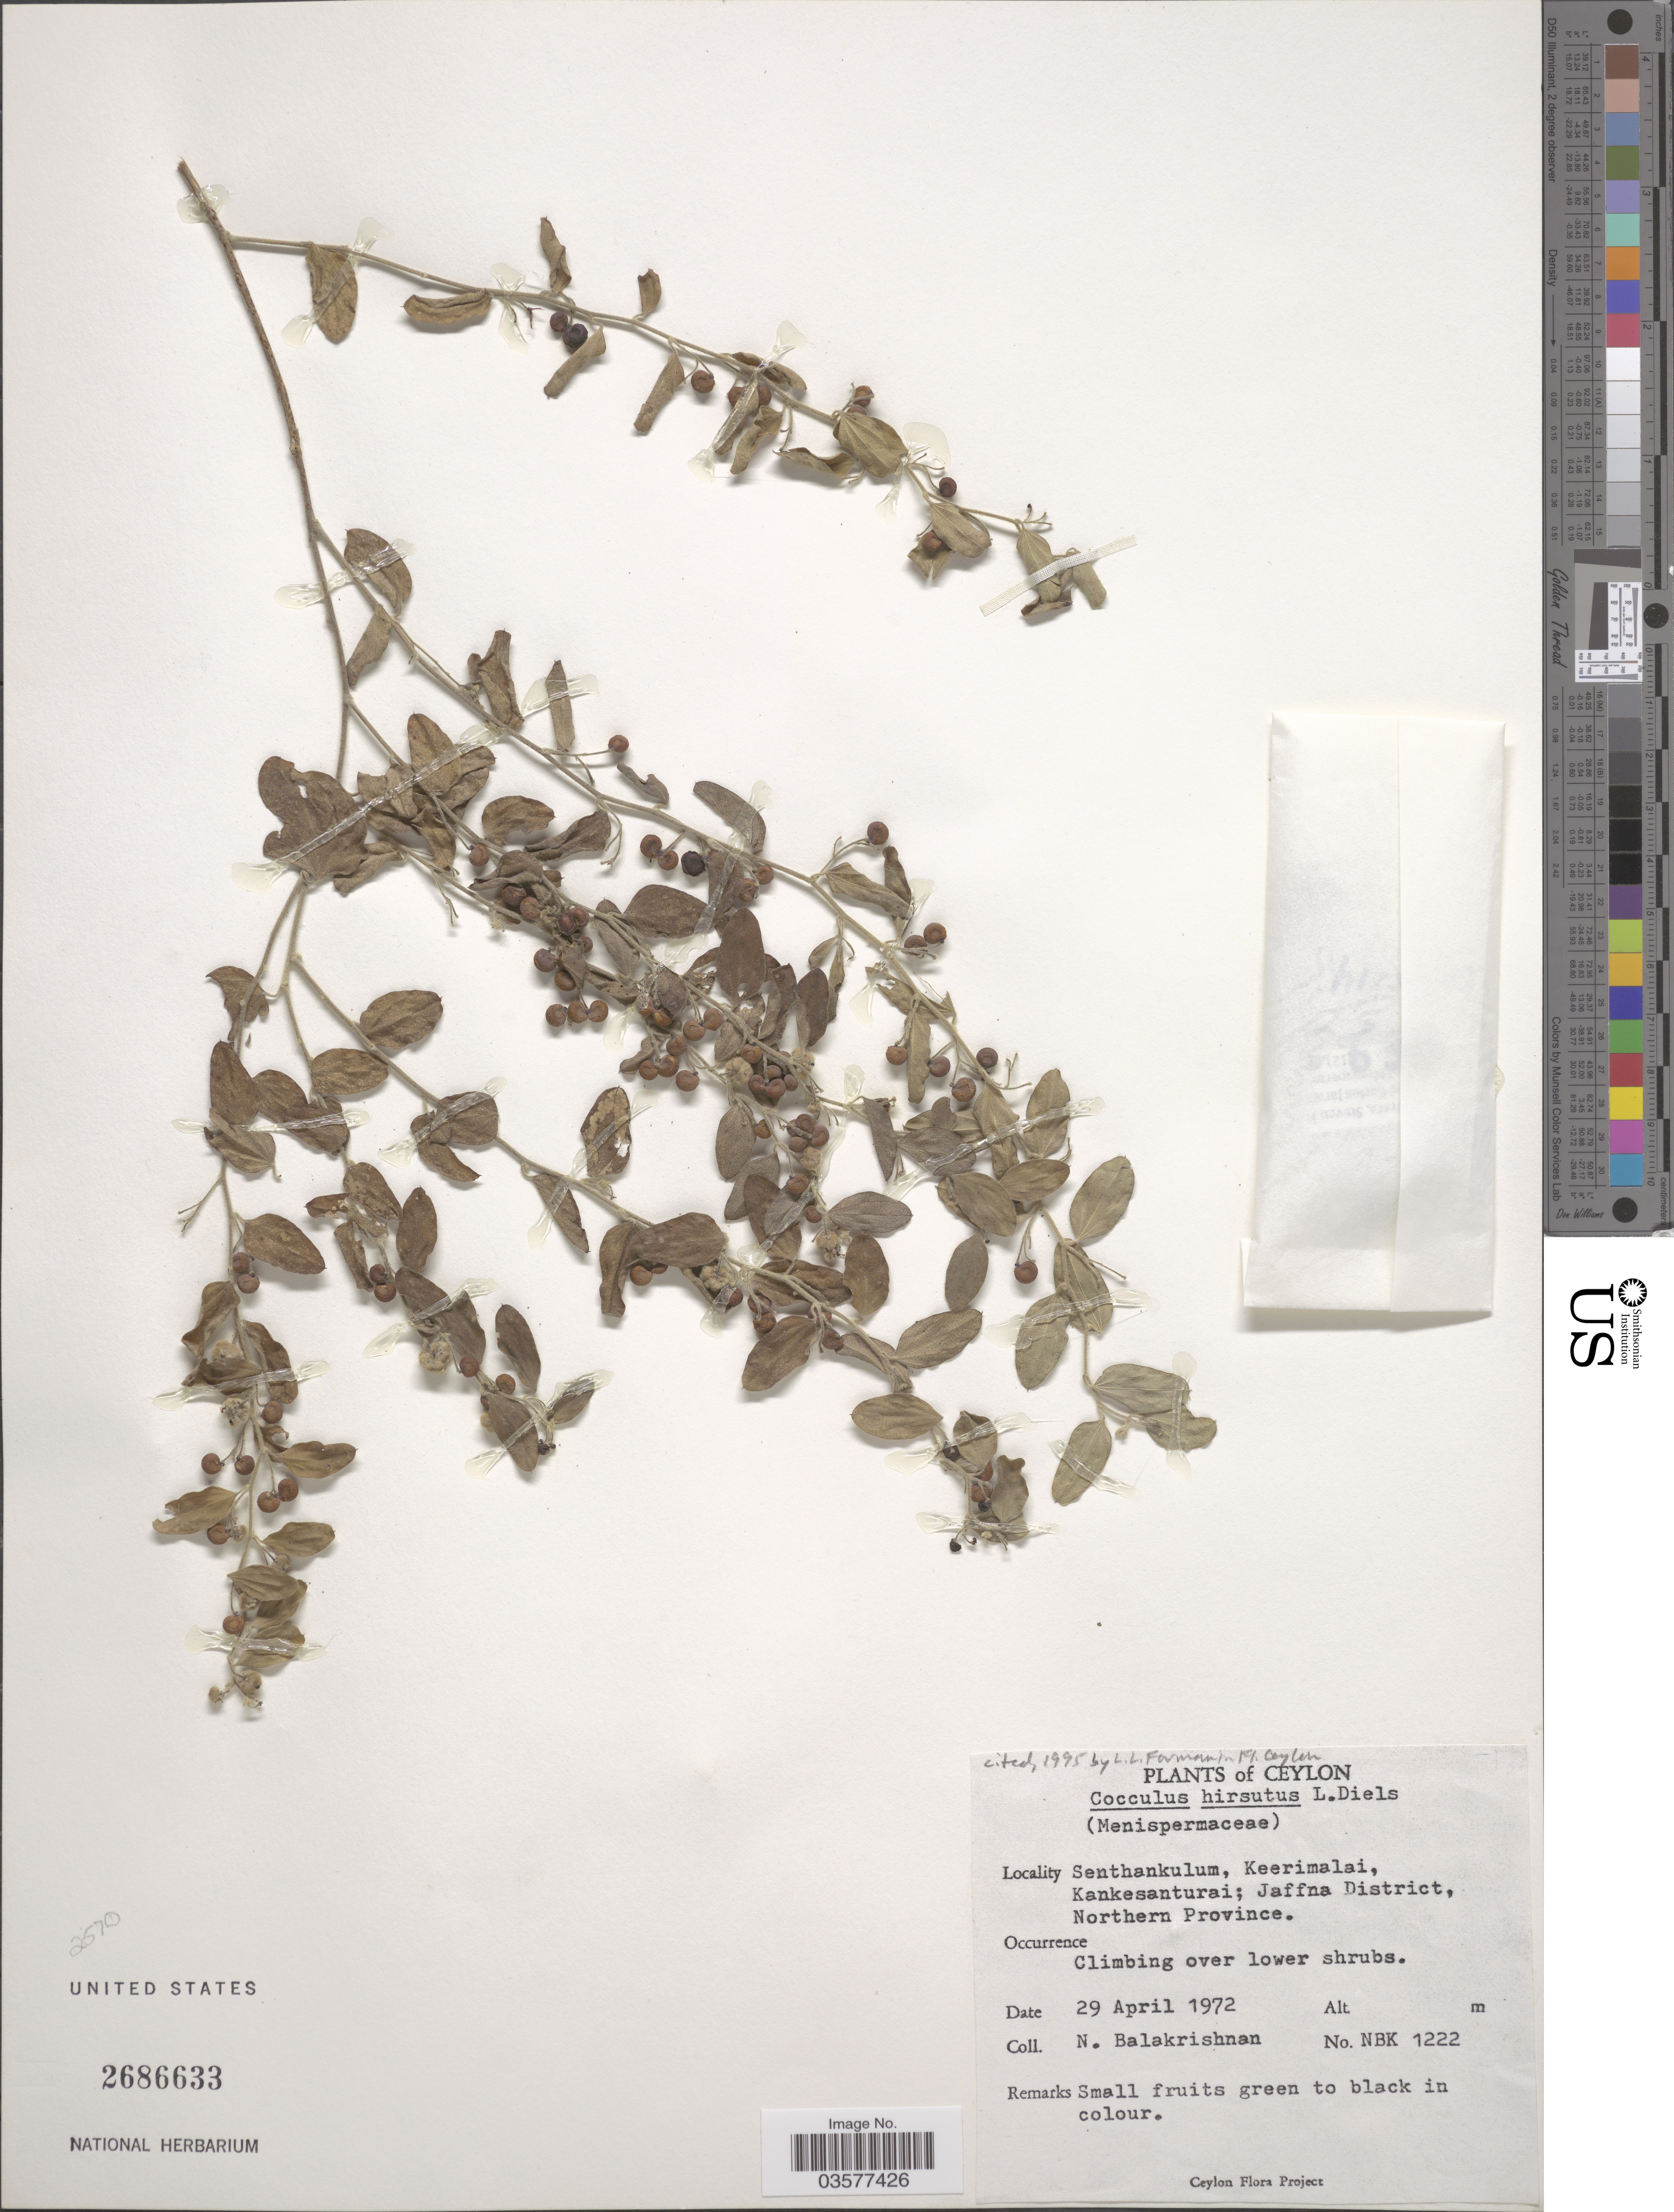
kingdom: Plantae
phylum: Tracheophyta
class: Magnoliopsida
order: Ranunculales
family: Menispermaceae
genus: Cocculus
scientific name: Cocculus hirsutus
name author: (L.) Diels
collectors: N. Balakrishnan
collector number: NBK 1222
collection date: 1972-04-29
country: Sri Lanka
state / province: Northern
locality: Ceylon. Senthankulum, Keerimalai, Kankesanturai; Jaffna District.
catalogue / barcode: US 2686633